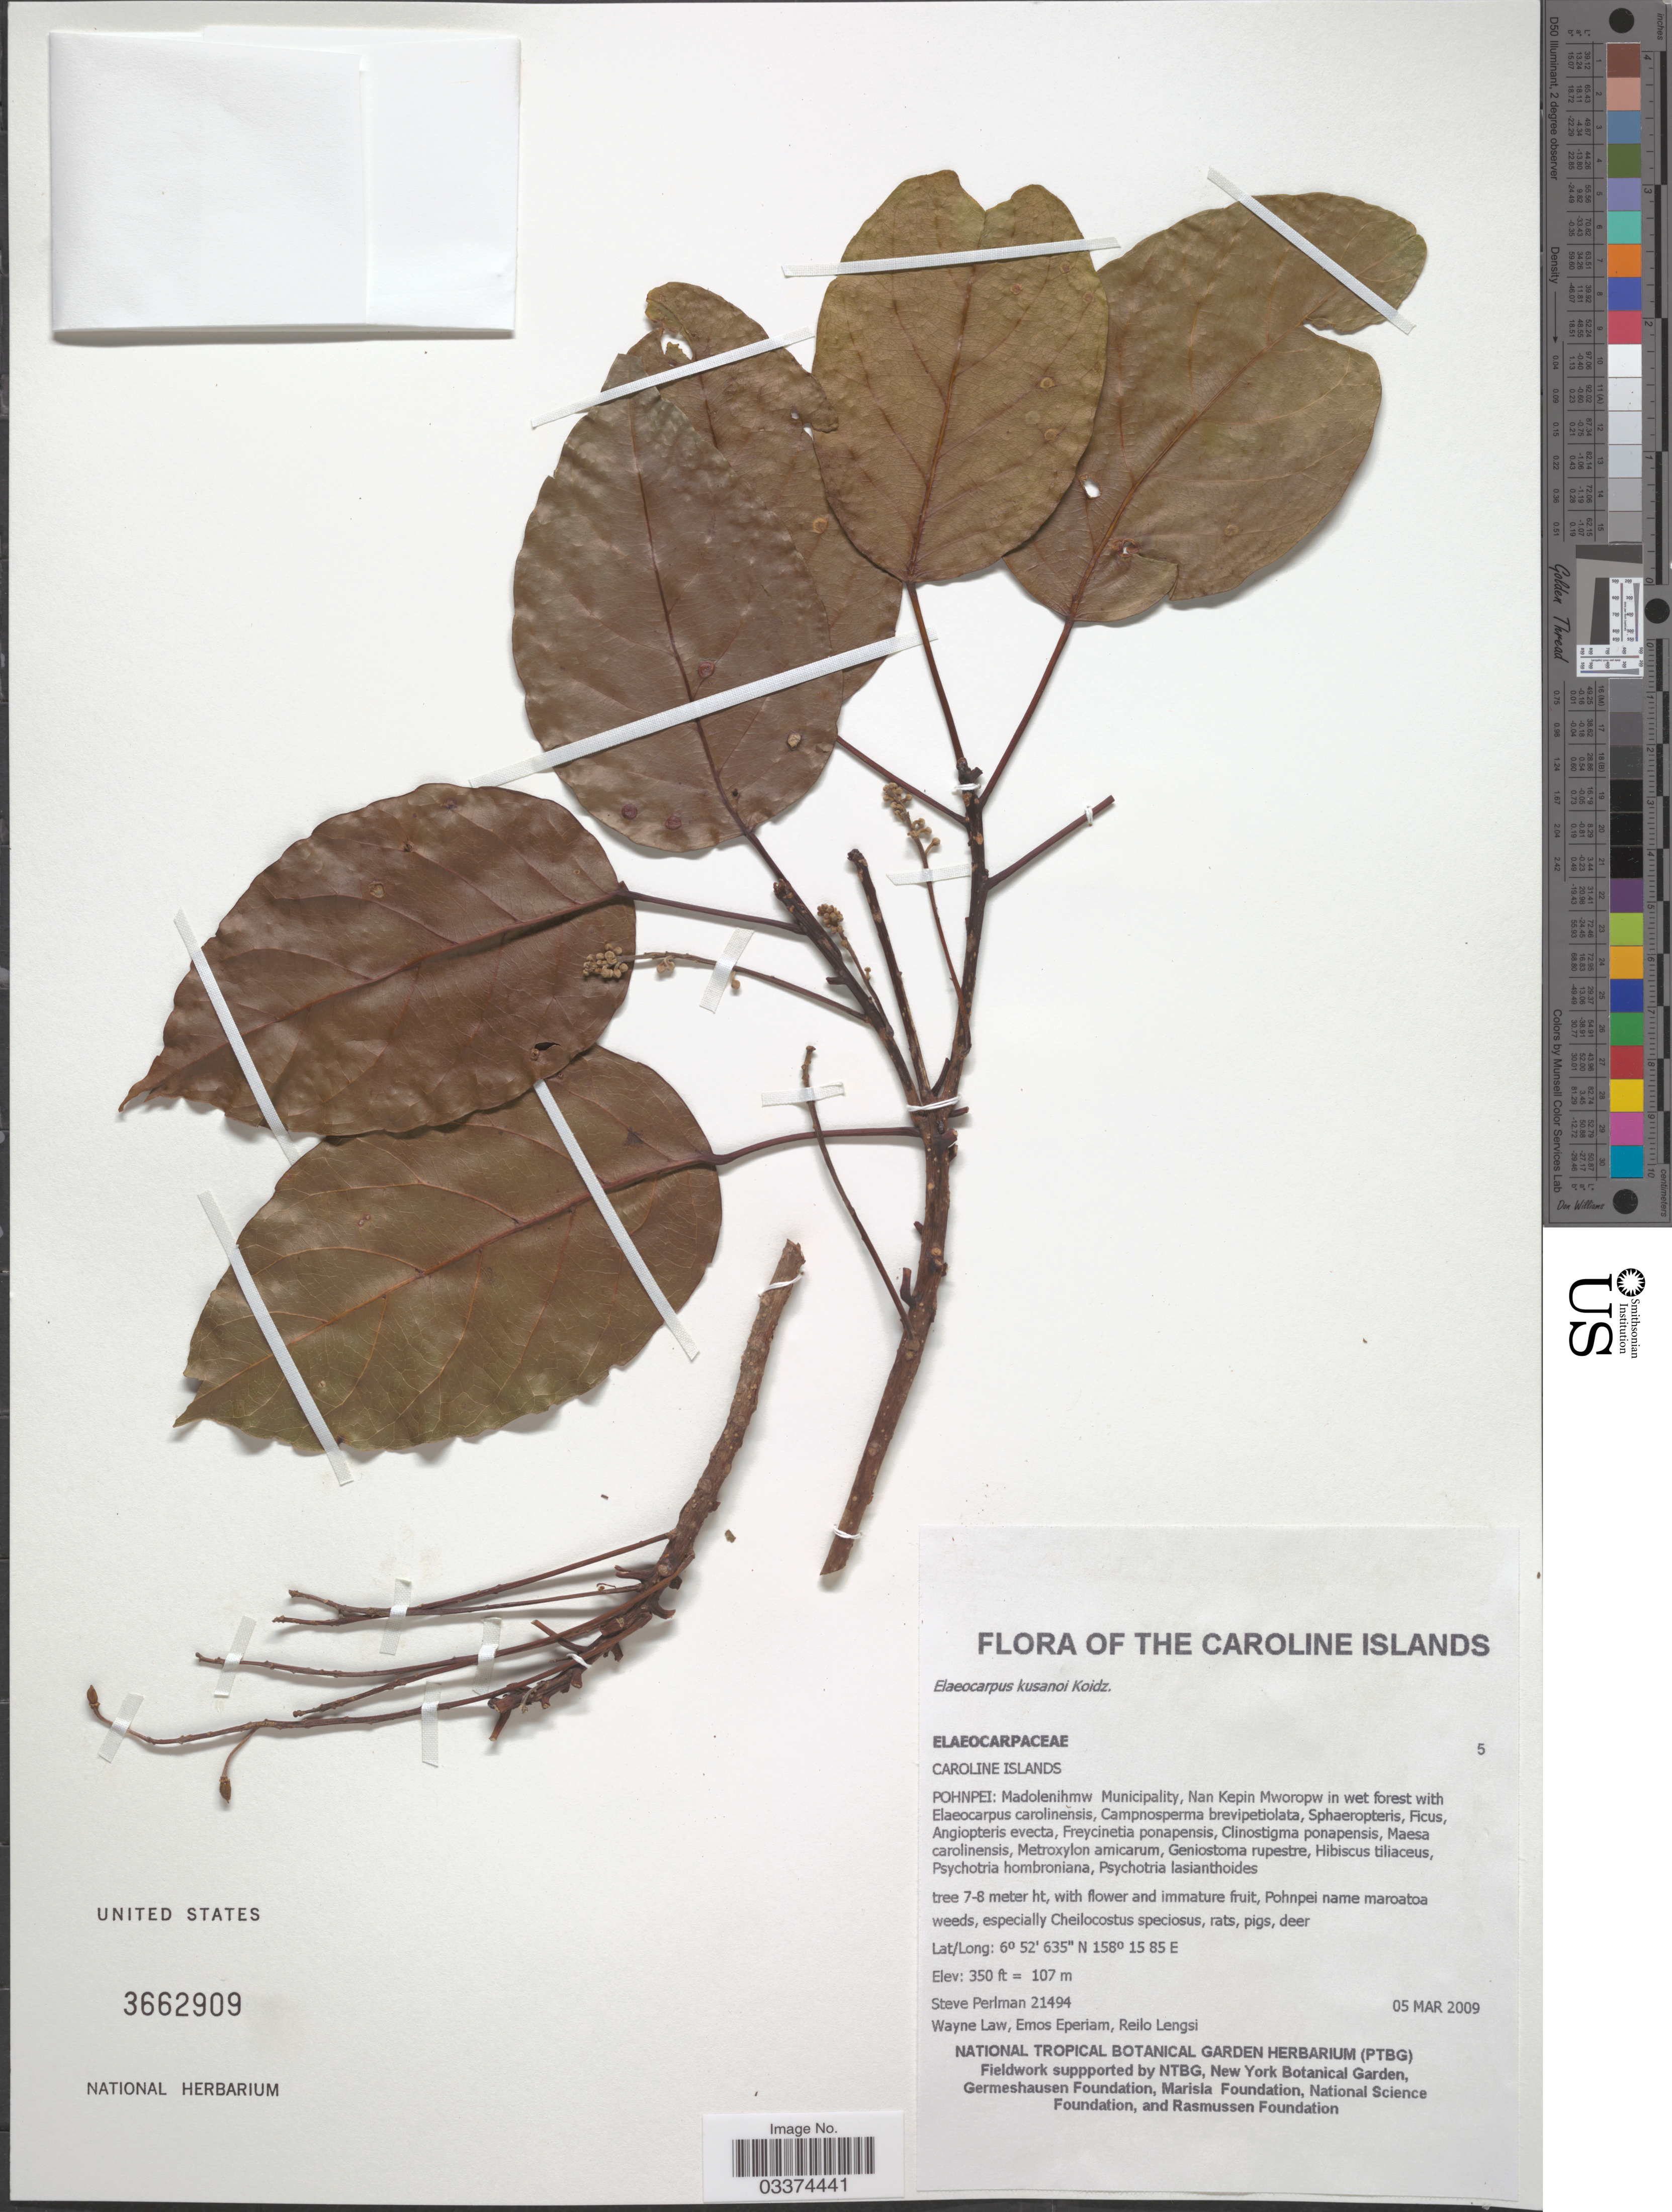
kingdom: Plantae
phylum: Tracheophyta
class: Magnoliopsida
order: Oxalidales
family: Elaeocarpaceae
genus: Elaeocarpus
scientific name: Elaeocarpus kusanoi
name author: Koidz.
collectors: S. Perlman, W. Law, E. Eperiam & R. Lengsi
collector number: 21494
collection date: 2009-03-05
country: Micronesia, Federated States of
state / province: Pohnpei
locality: The Caroline Islands, Pohnpei: Madolenihmw Municipality, Nan Kepin Mworopw in wet forest.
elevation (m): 107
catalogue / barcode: US 3662909